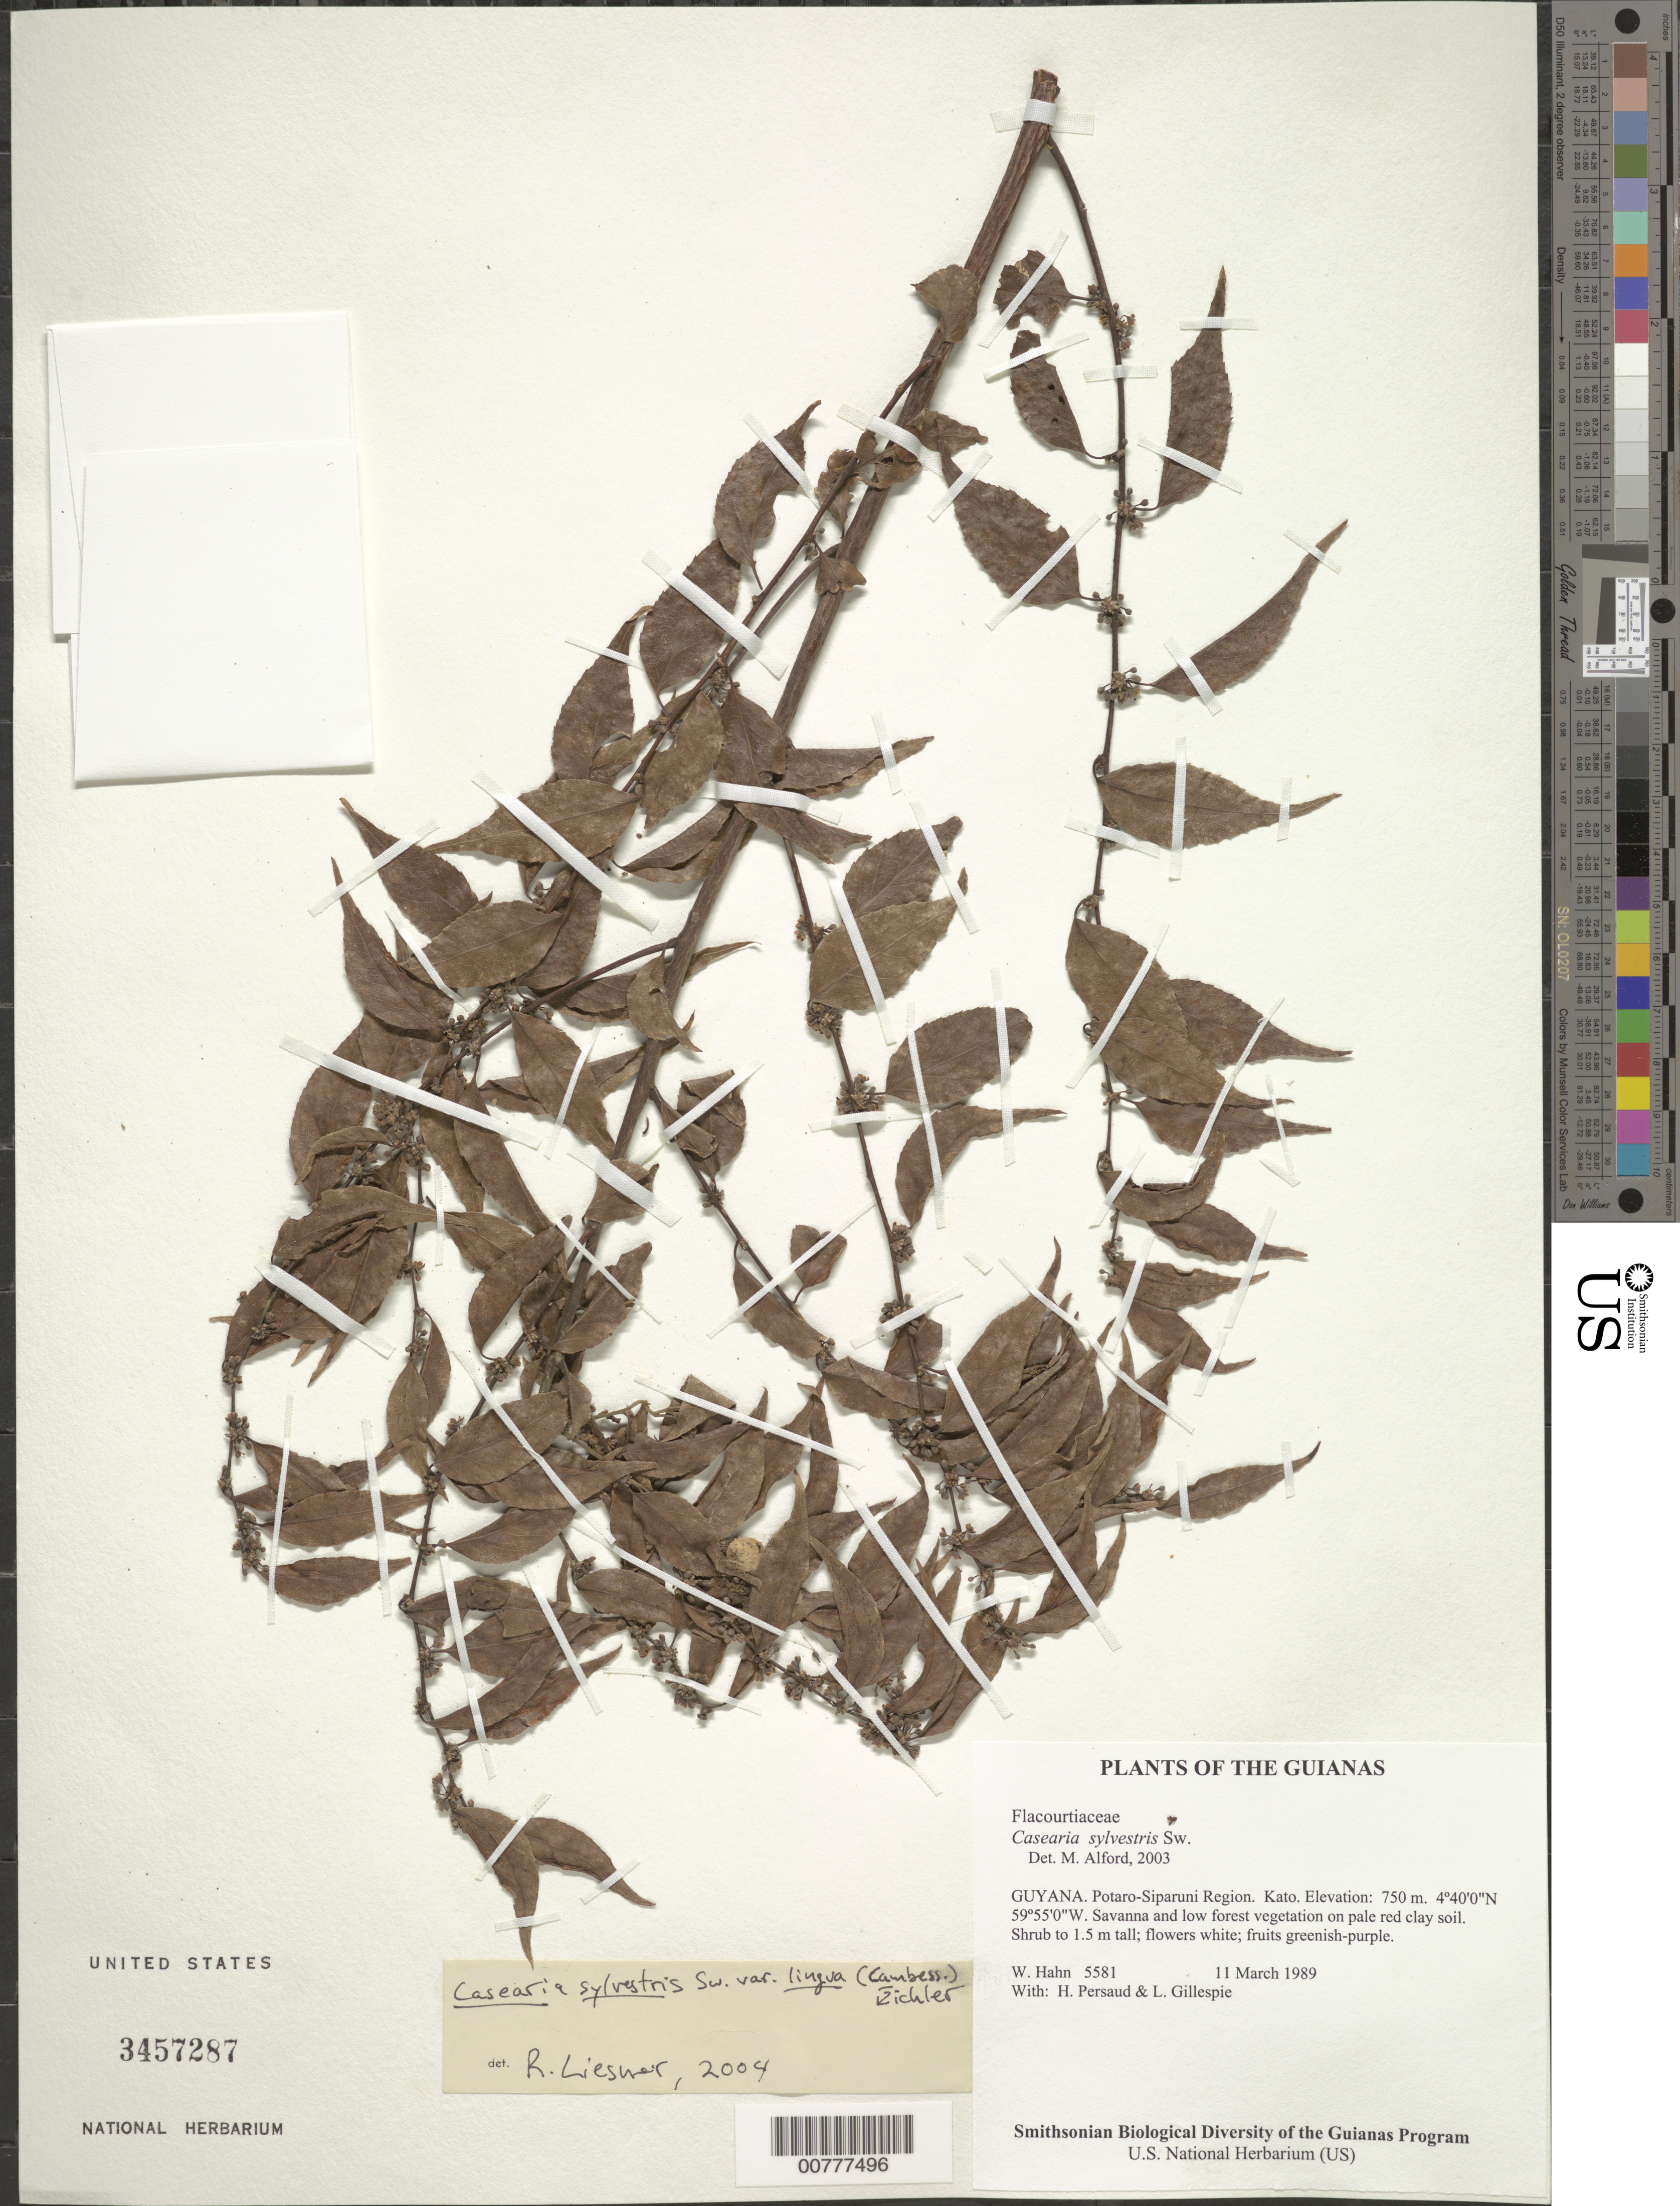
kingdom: Plantae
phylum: Tracheophyta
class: Magnoliopsida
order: Malpighiales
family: Salicaceae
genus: Casearia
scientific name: Casearia sylvestris var. lingua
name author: (Cambess.) Eichler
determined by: Liesner, R. L.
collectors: W. Hahn, H. Persaud & L. J. Gillespie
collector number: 5581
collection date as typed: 11 March 1989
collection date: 1989-03-11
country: Guyana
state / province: Potaro-Siparuni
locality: Kato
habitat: Savanna and low forest vegetation on pale red clay soil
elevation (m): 750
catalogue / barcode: US 3457287